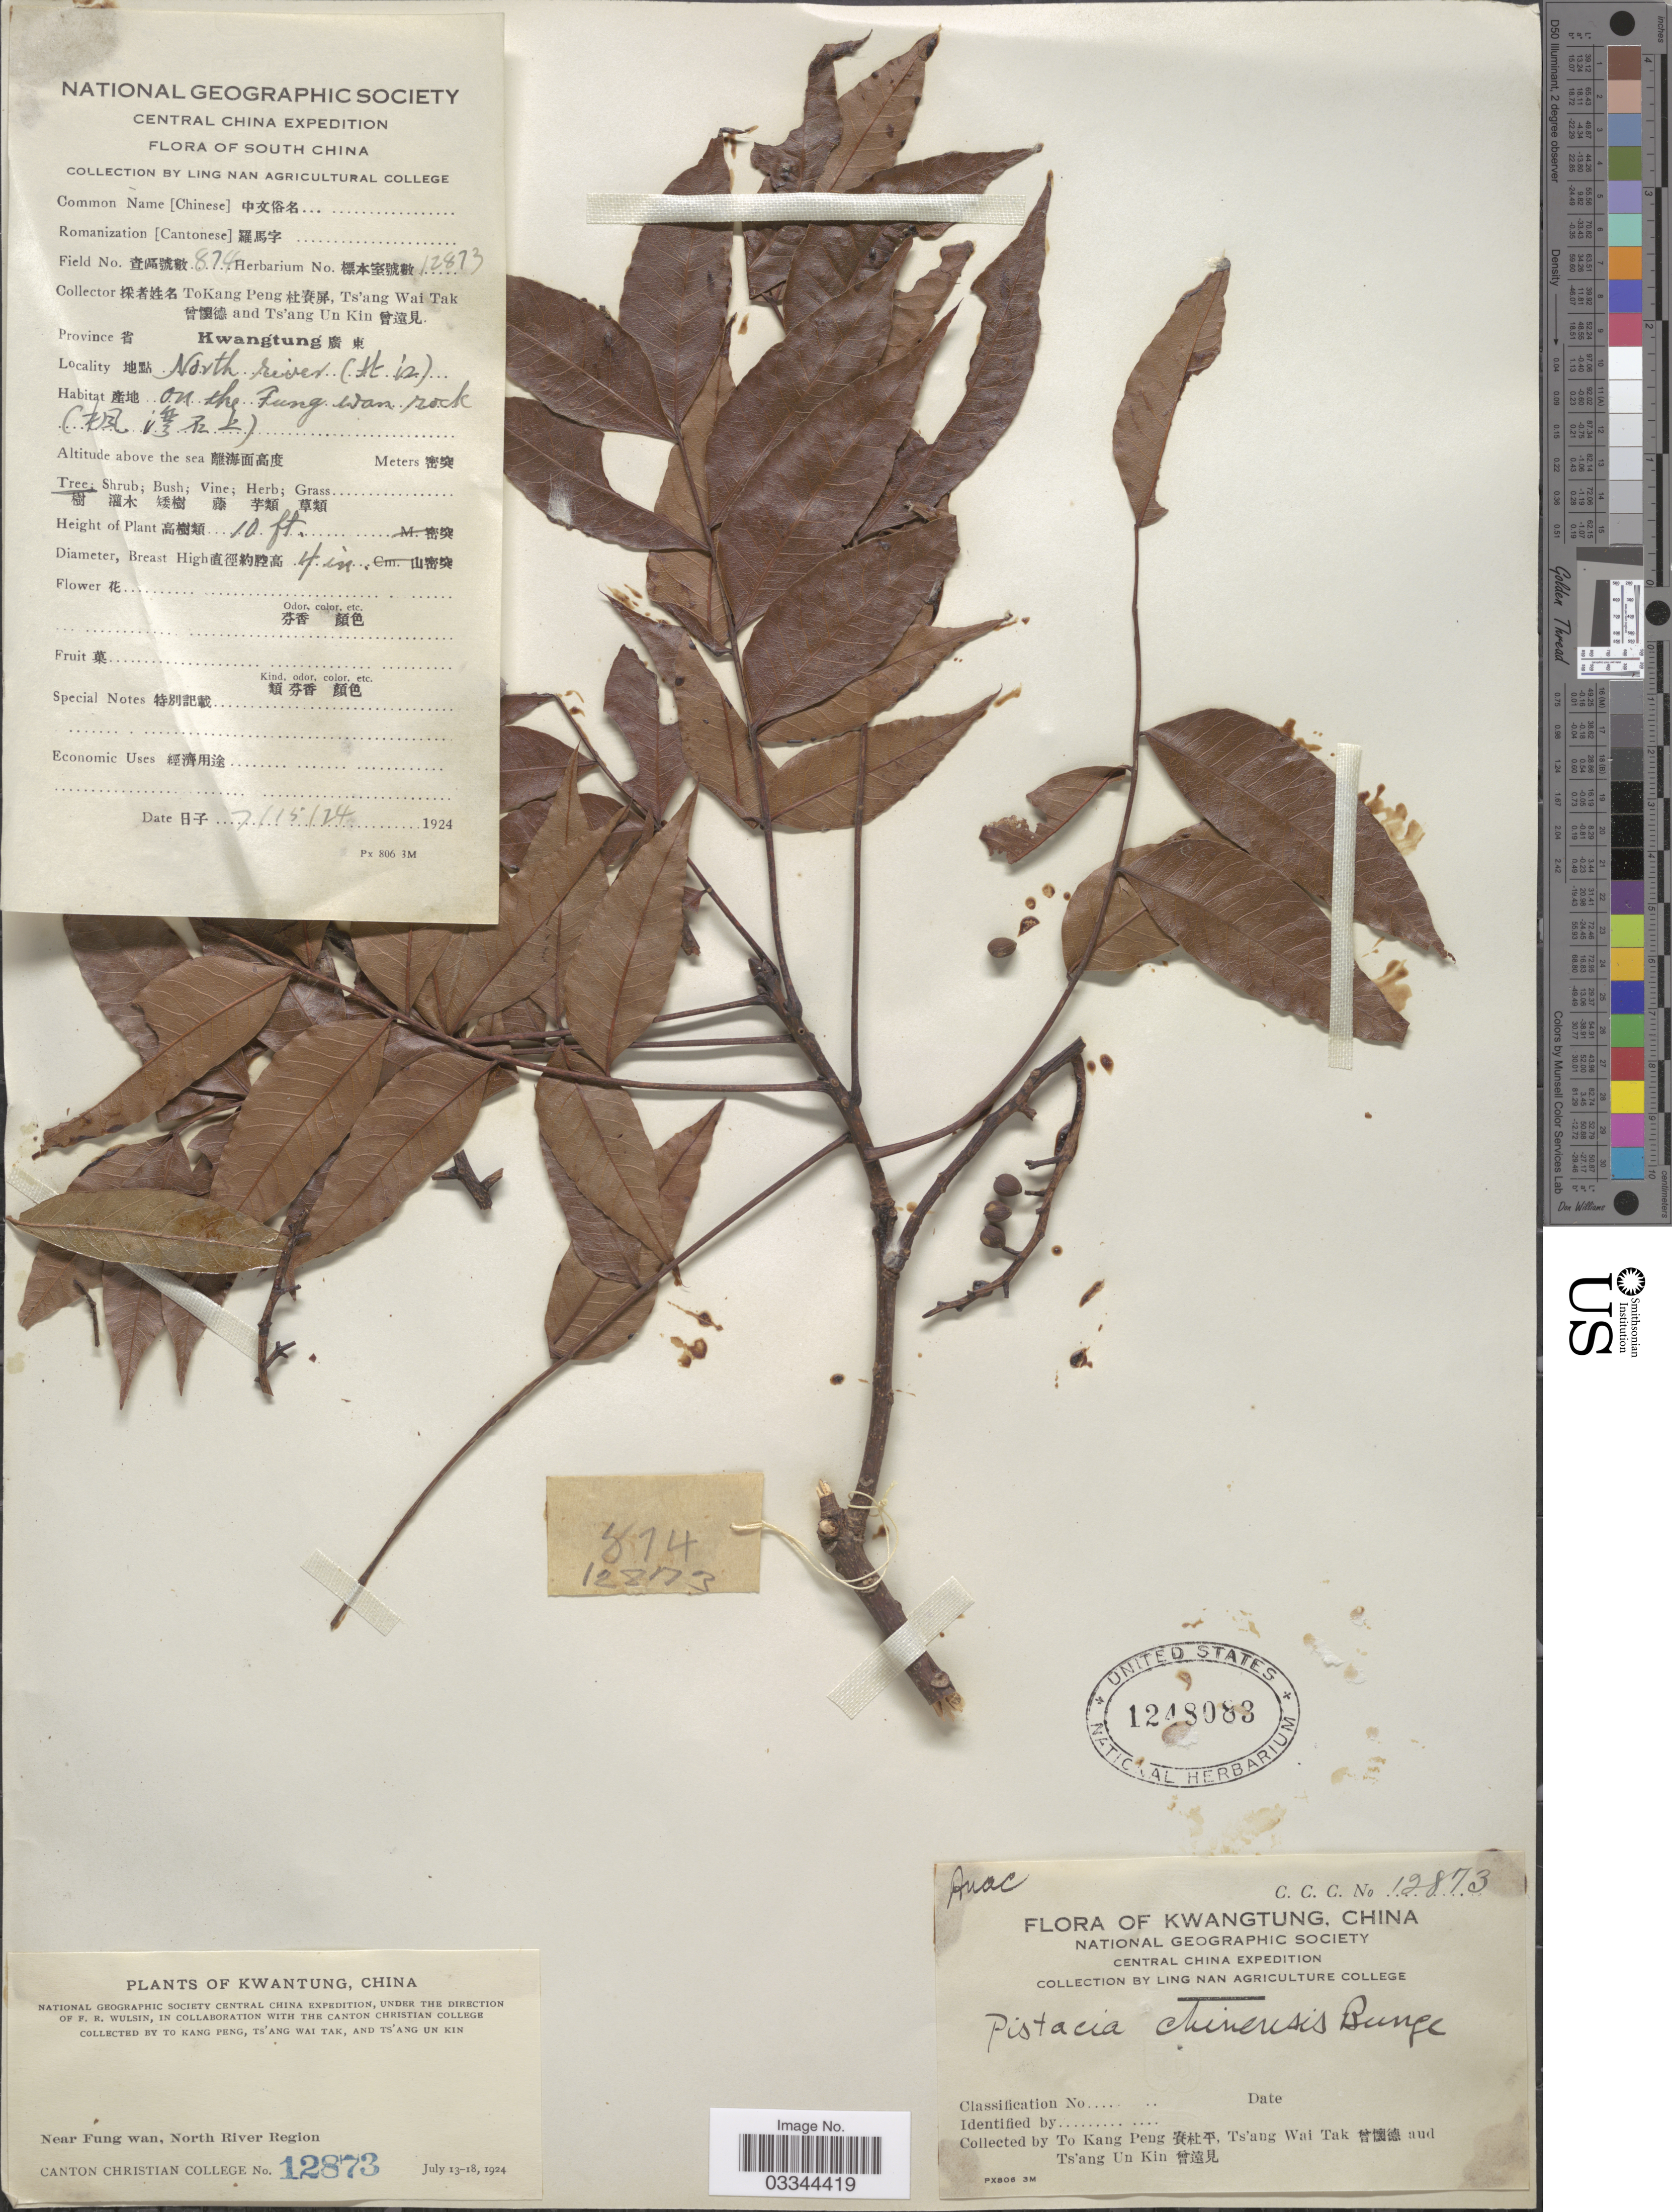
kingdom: Plantae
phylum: Tracheophyta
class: Magnoliopsida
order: Sapindales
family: Anacardiaceae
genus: Pistacia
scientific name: Pistacia chinensis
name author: Bunge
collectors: T. K. Peng, W. T. Tsang & Ts' Ang Un Kin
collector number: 12873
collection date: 1924-07-13/1924-07-18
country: China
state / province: Guangdong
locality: Kwantung. Near Fung wan, North River Region.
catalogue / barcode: US 1248083